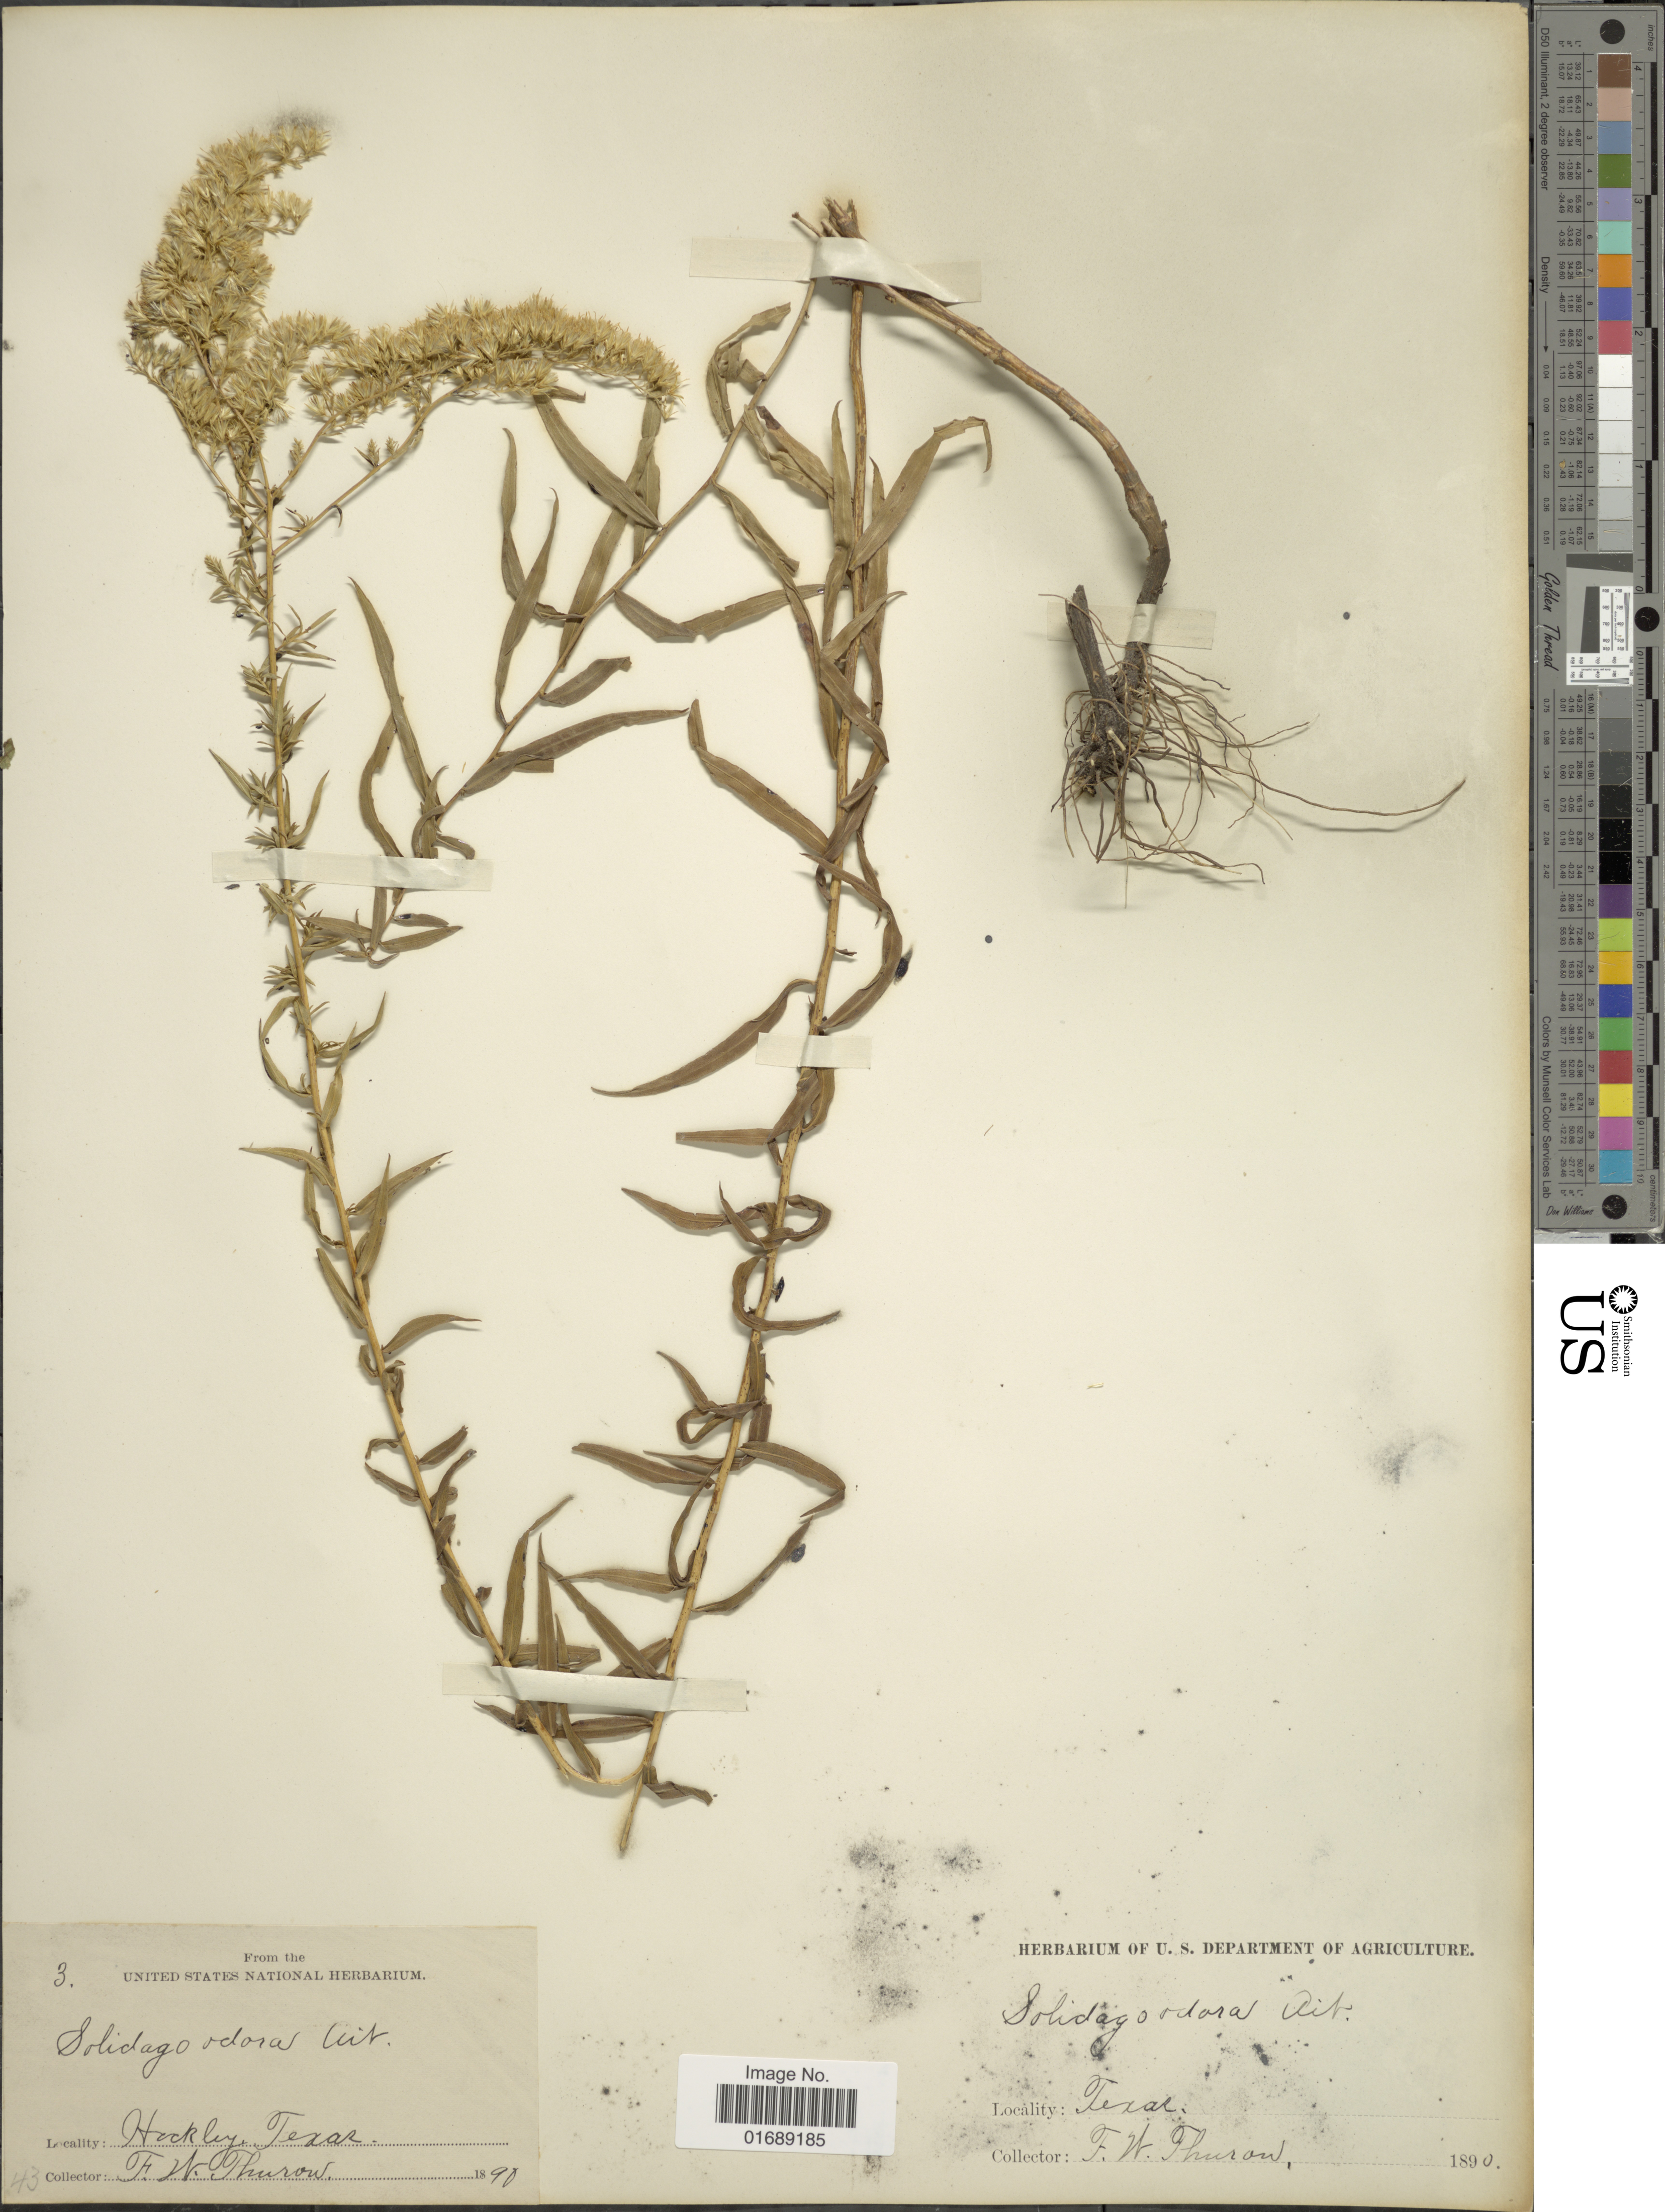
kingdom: Plantae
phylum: Tracheophyta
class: Magnoliopsida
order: Asterales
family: Asteraceae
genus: Solidago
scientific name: Solidago odora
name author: Aiton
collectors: F. W. Thurow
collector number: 3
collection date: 1890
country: United States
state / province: Texas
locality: Hockley